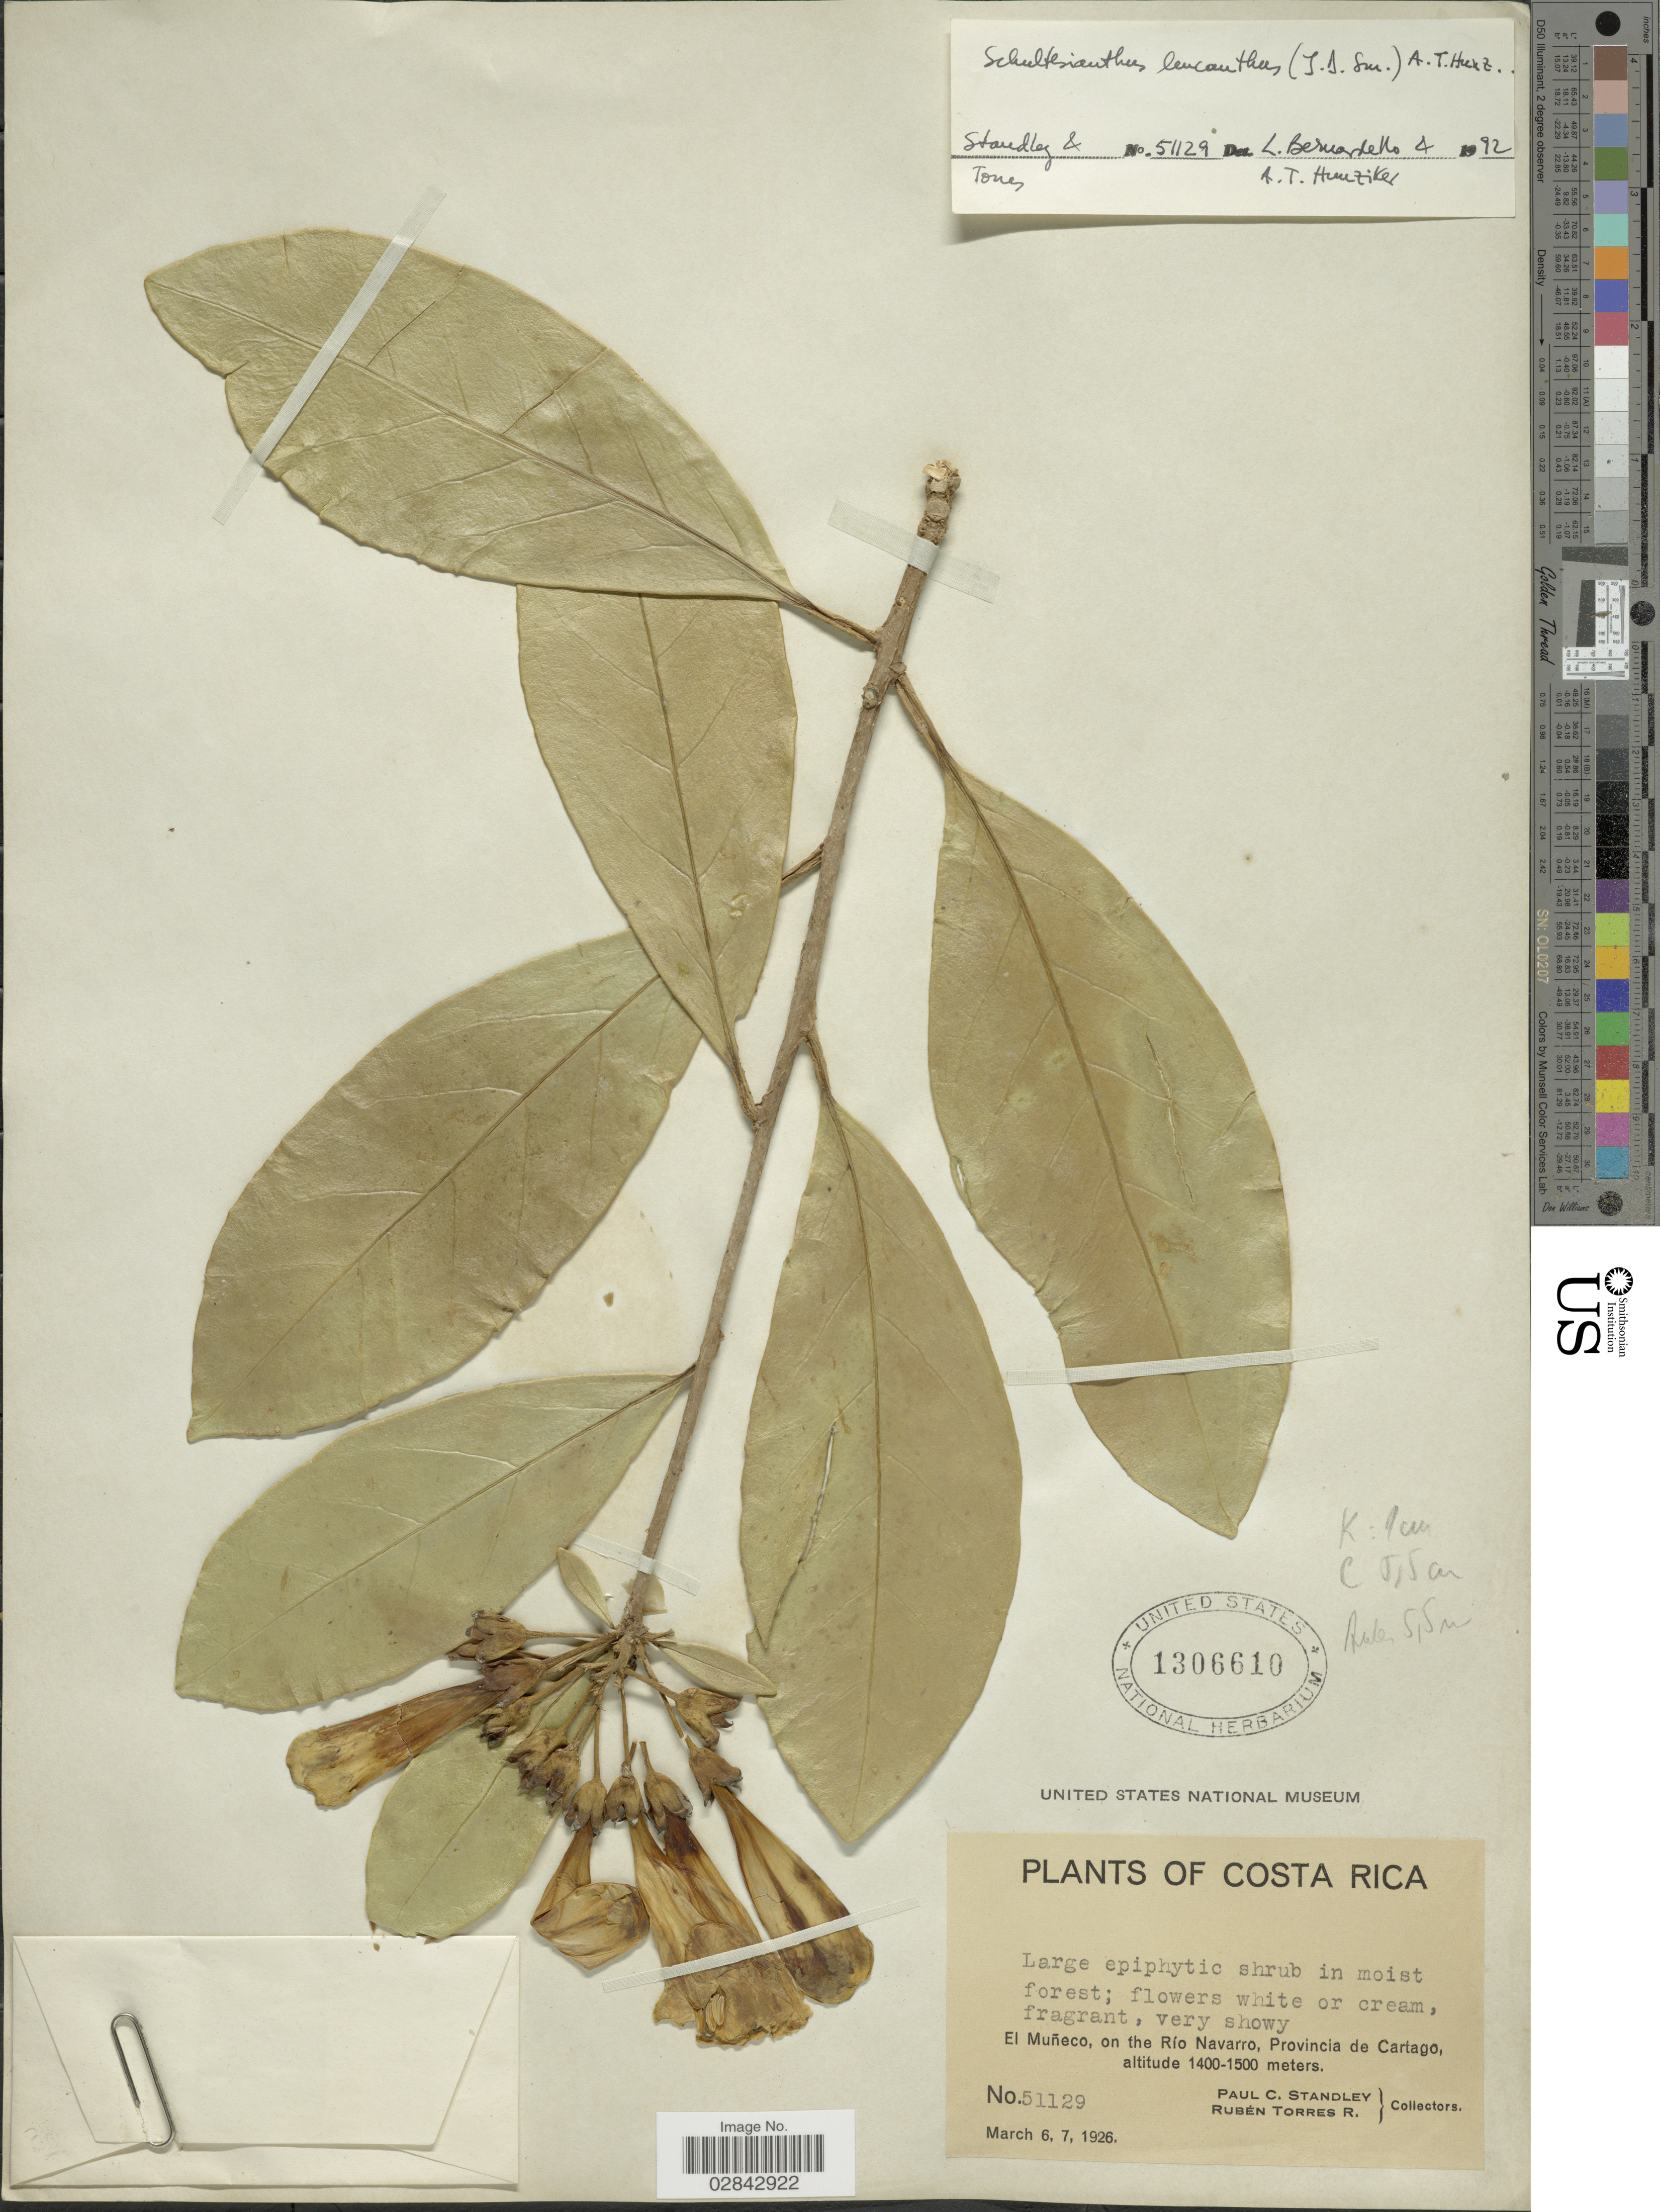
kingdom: Plantae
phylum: Tracheophyta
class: Magnoliopsida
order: Solanales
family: Solanaceae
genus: Schultesianthus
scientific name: Schultesianthus leucanthus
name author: (Donn. Sm.) Hunz.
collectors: P. C. Standley & R. Torres Rojas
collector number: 51129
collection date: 1926-03-06/1926-03-07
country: Costa Rica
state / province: Cartago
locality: El Muñeco, on the Río Navarro.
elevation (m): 1400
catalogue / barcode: US 1306610